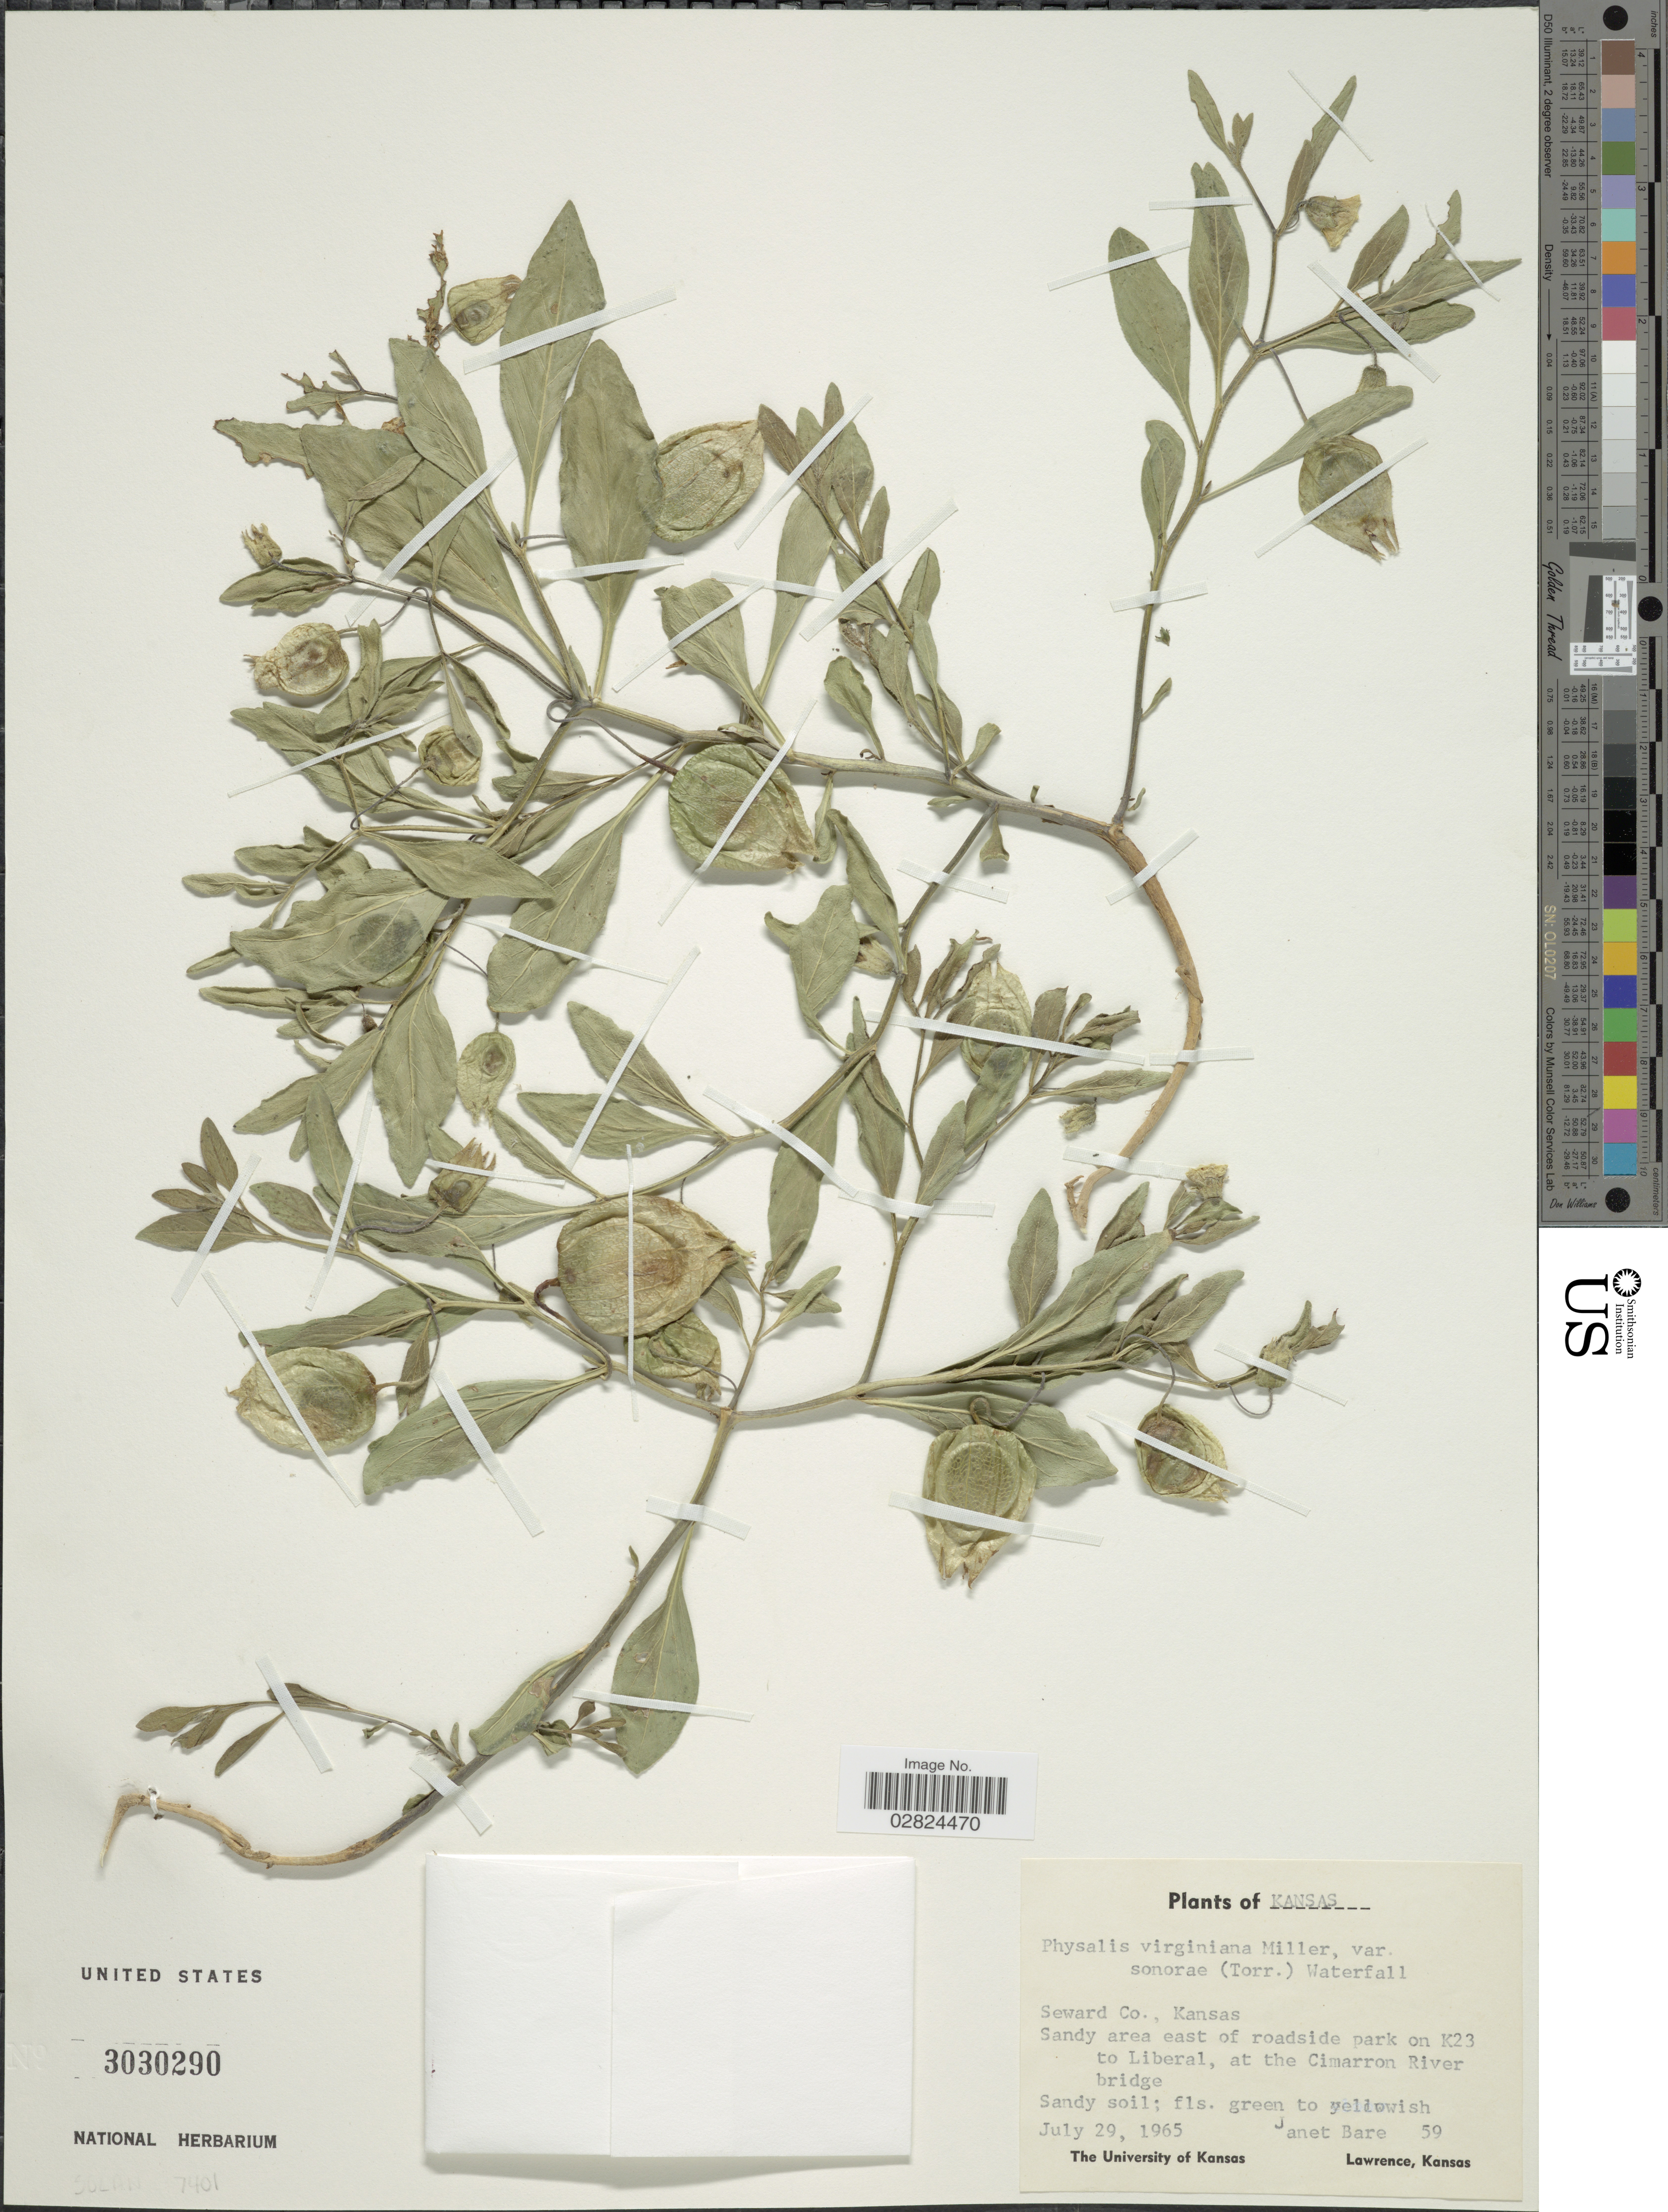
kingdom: Plantae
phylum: Tracheophyta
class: Magnoliopsida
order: Solanales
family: Solanaceae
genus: Physalis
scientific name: Physalis virginiana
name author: Mill.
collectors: J. Baré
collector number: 59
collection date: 1965-07-29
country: United States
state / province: Kansas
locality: Seward Co., east of roadside park on K23 to Liberal, at the Cimarron River bridge.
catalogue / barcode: US 3030290